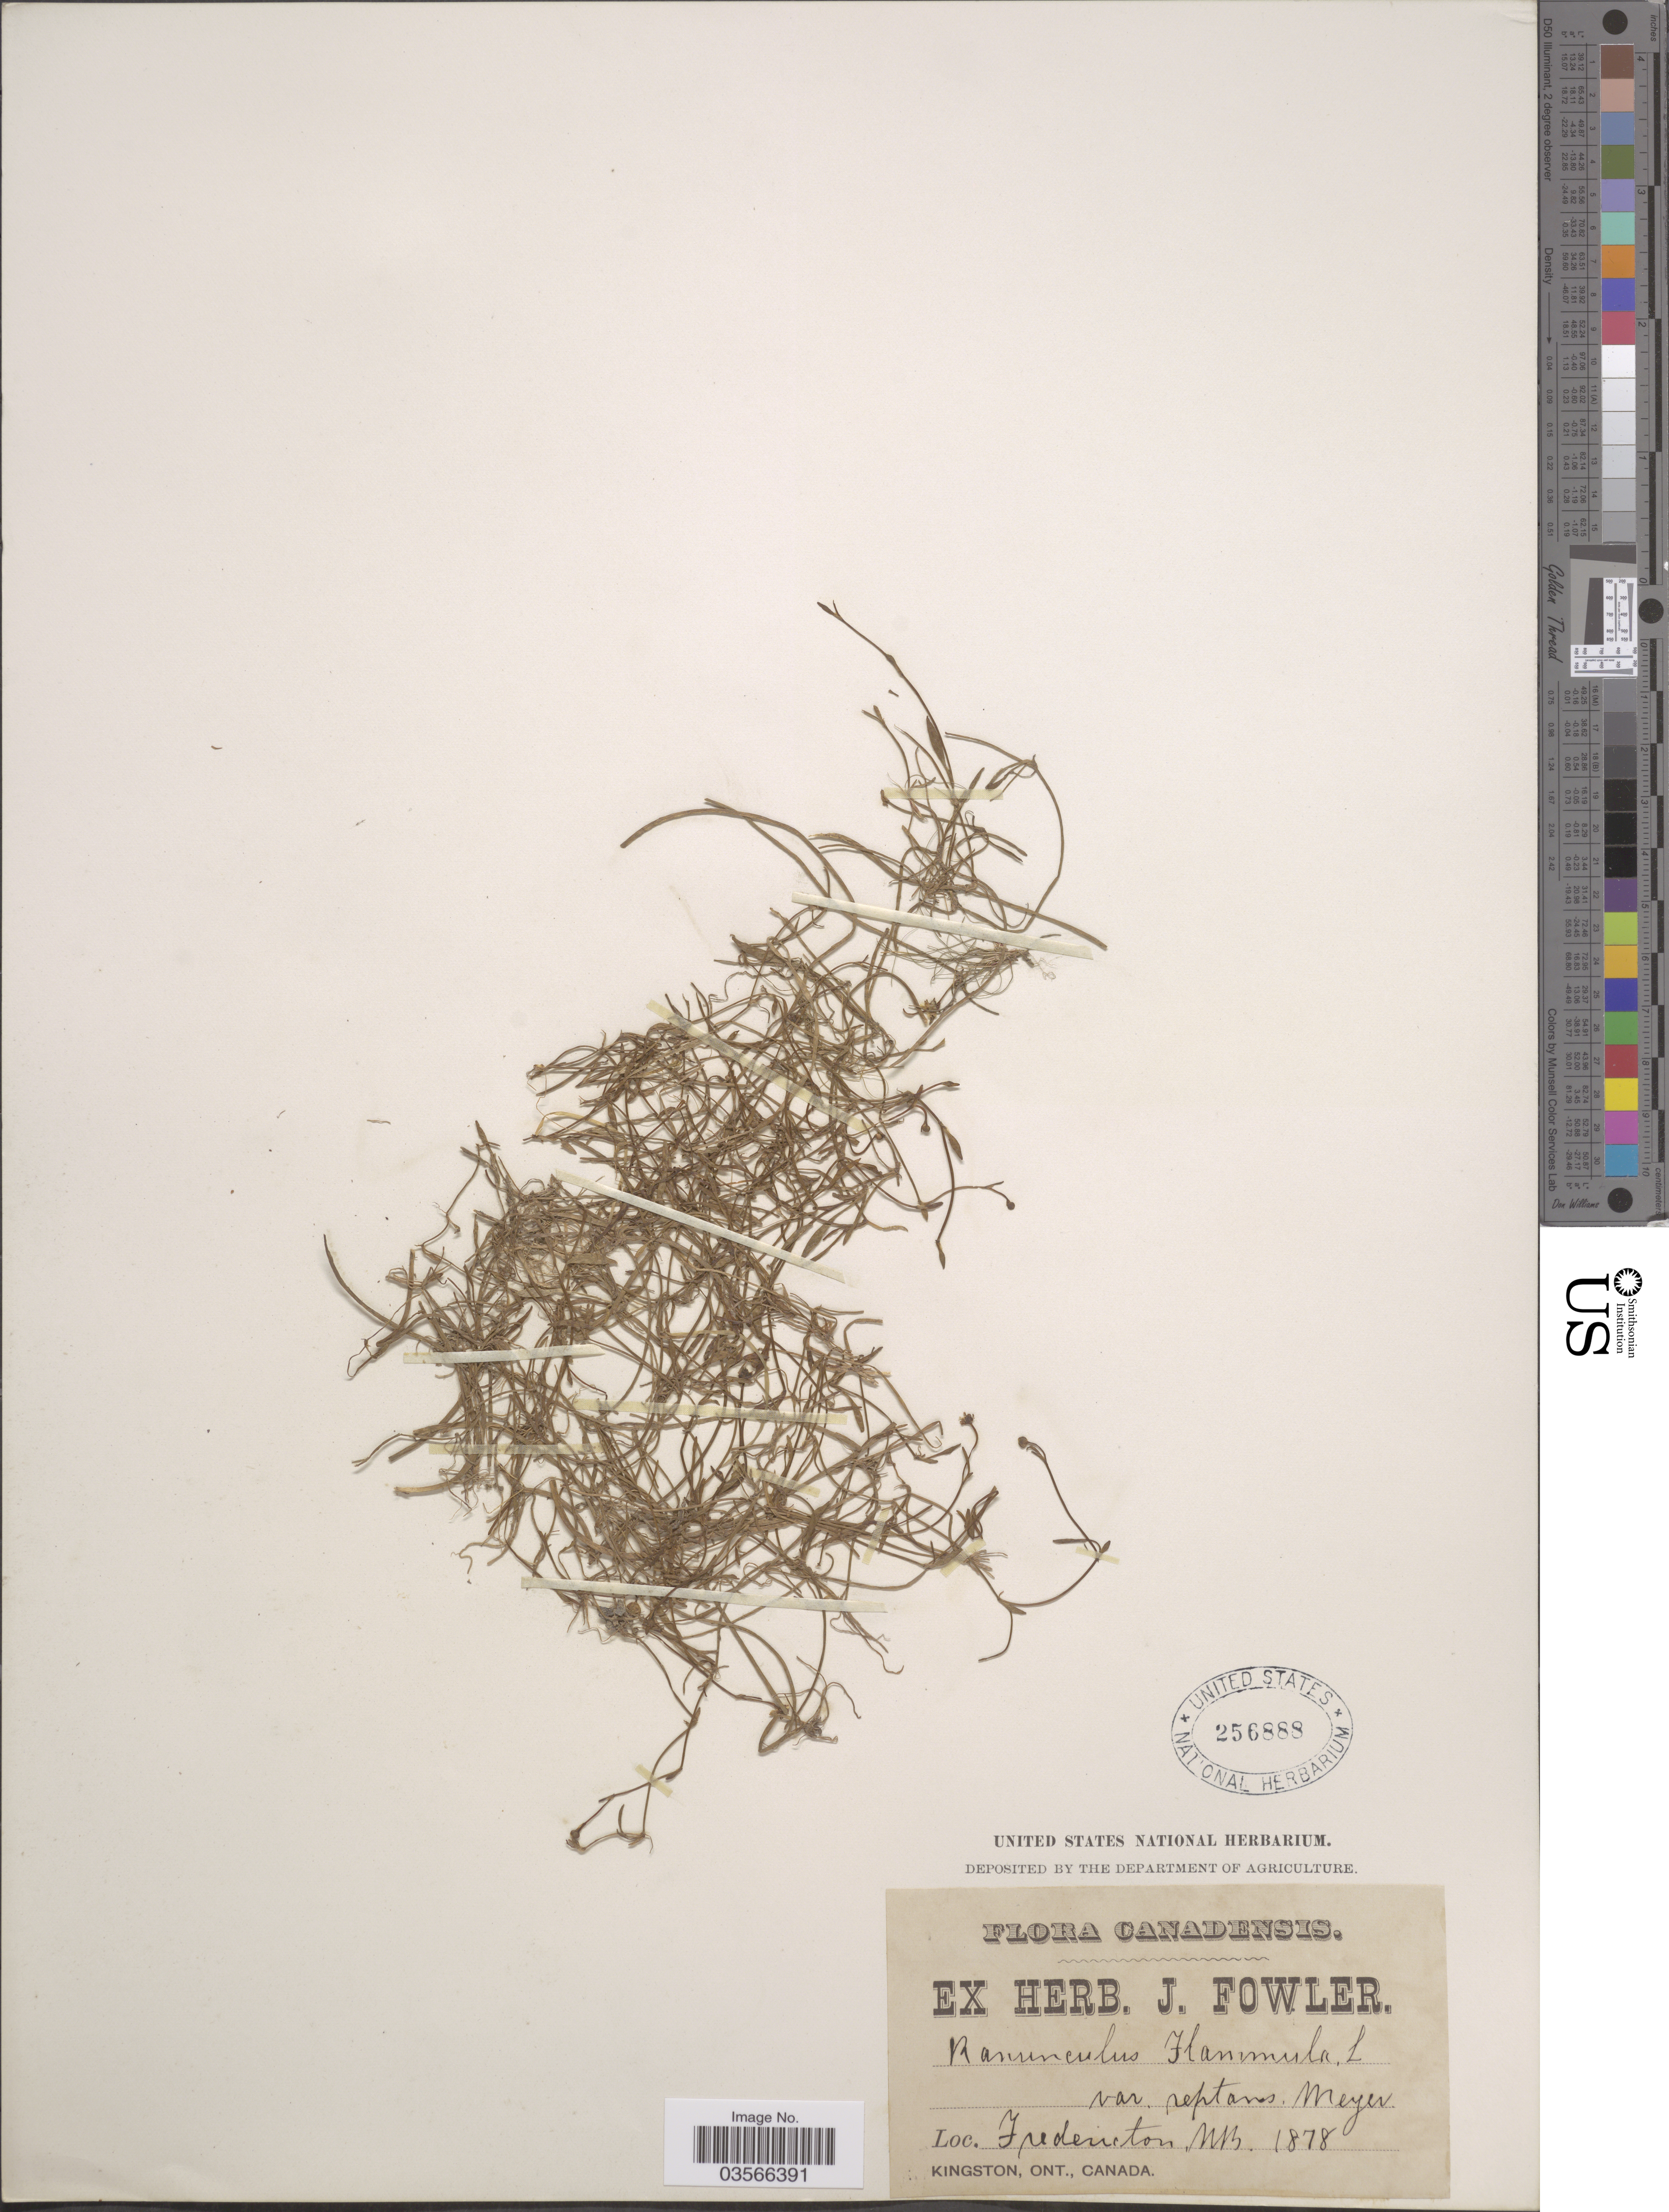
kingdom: Plantae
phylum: Tracheophyta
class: Magnoliopsida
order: Ranunculales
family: Ranunculaceae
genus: Ranunculus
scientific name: Ranunculus flammula var. filiformis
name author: (Michx.) Hook.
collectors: ex herb. J. Fowler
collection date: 1878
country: Canada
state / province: New Brunswick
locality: Fredericton.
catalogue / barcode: US 256888